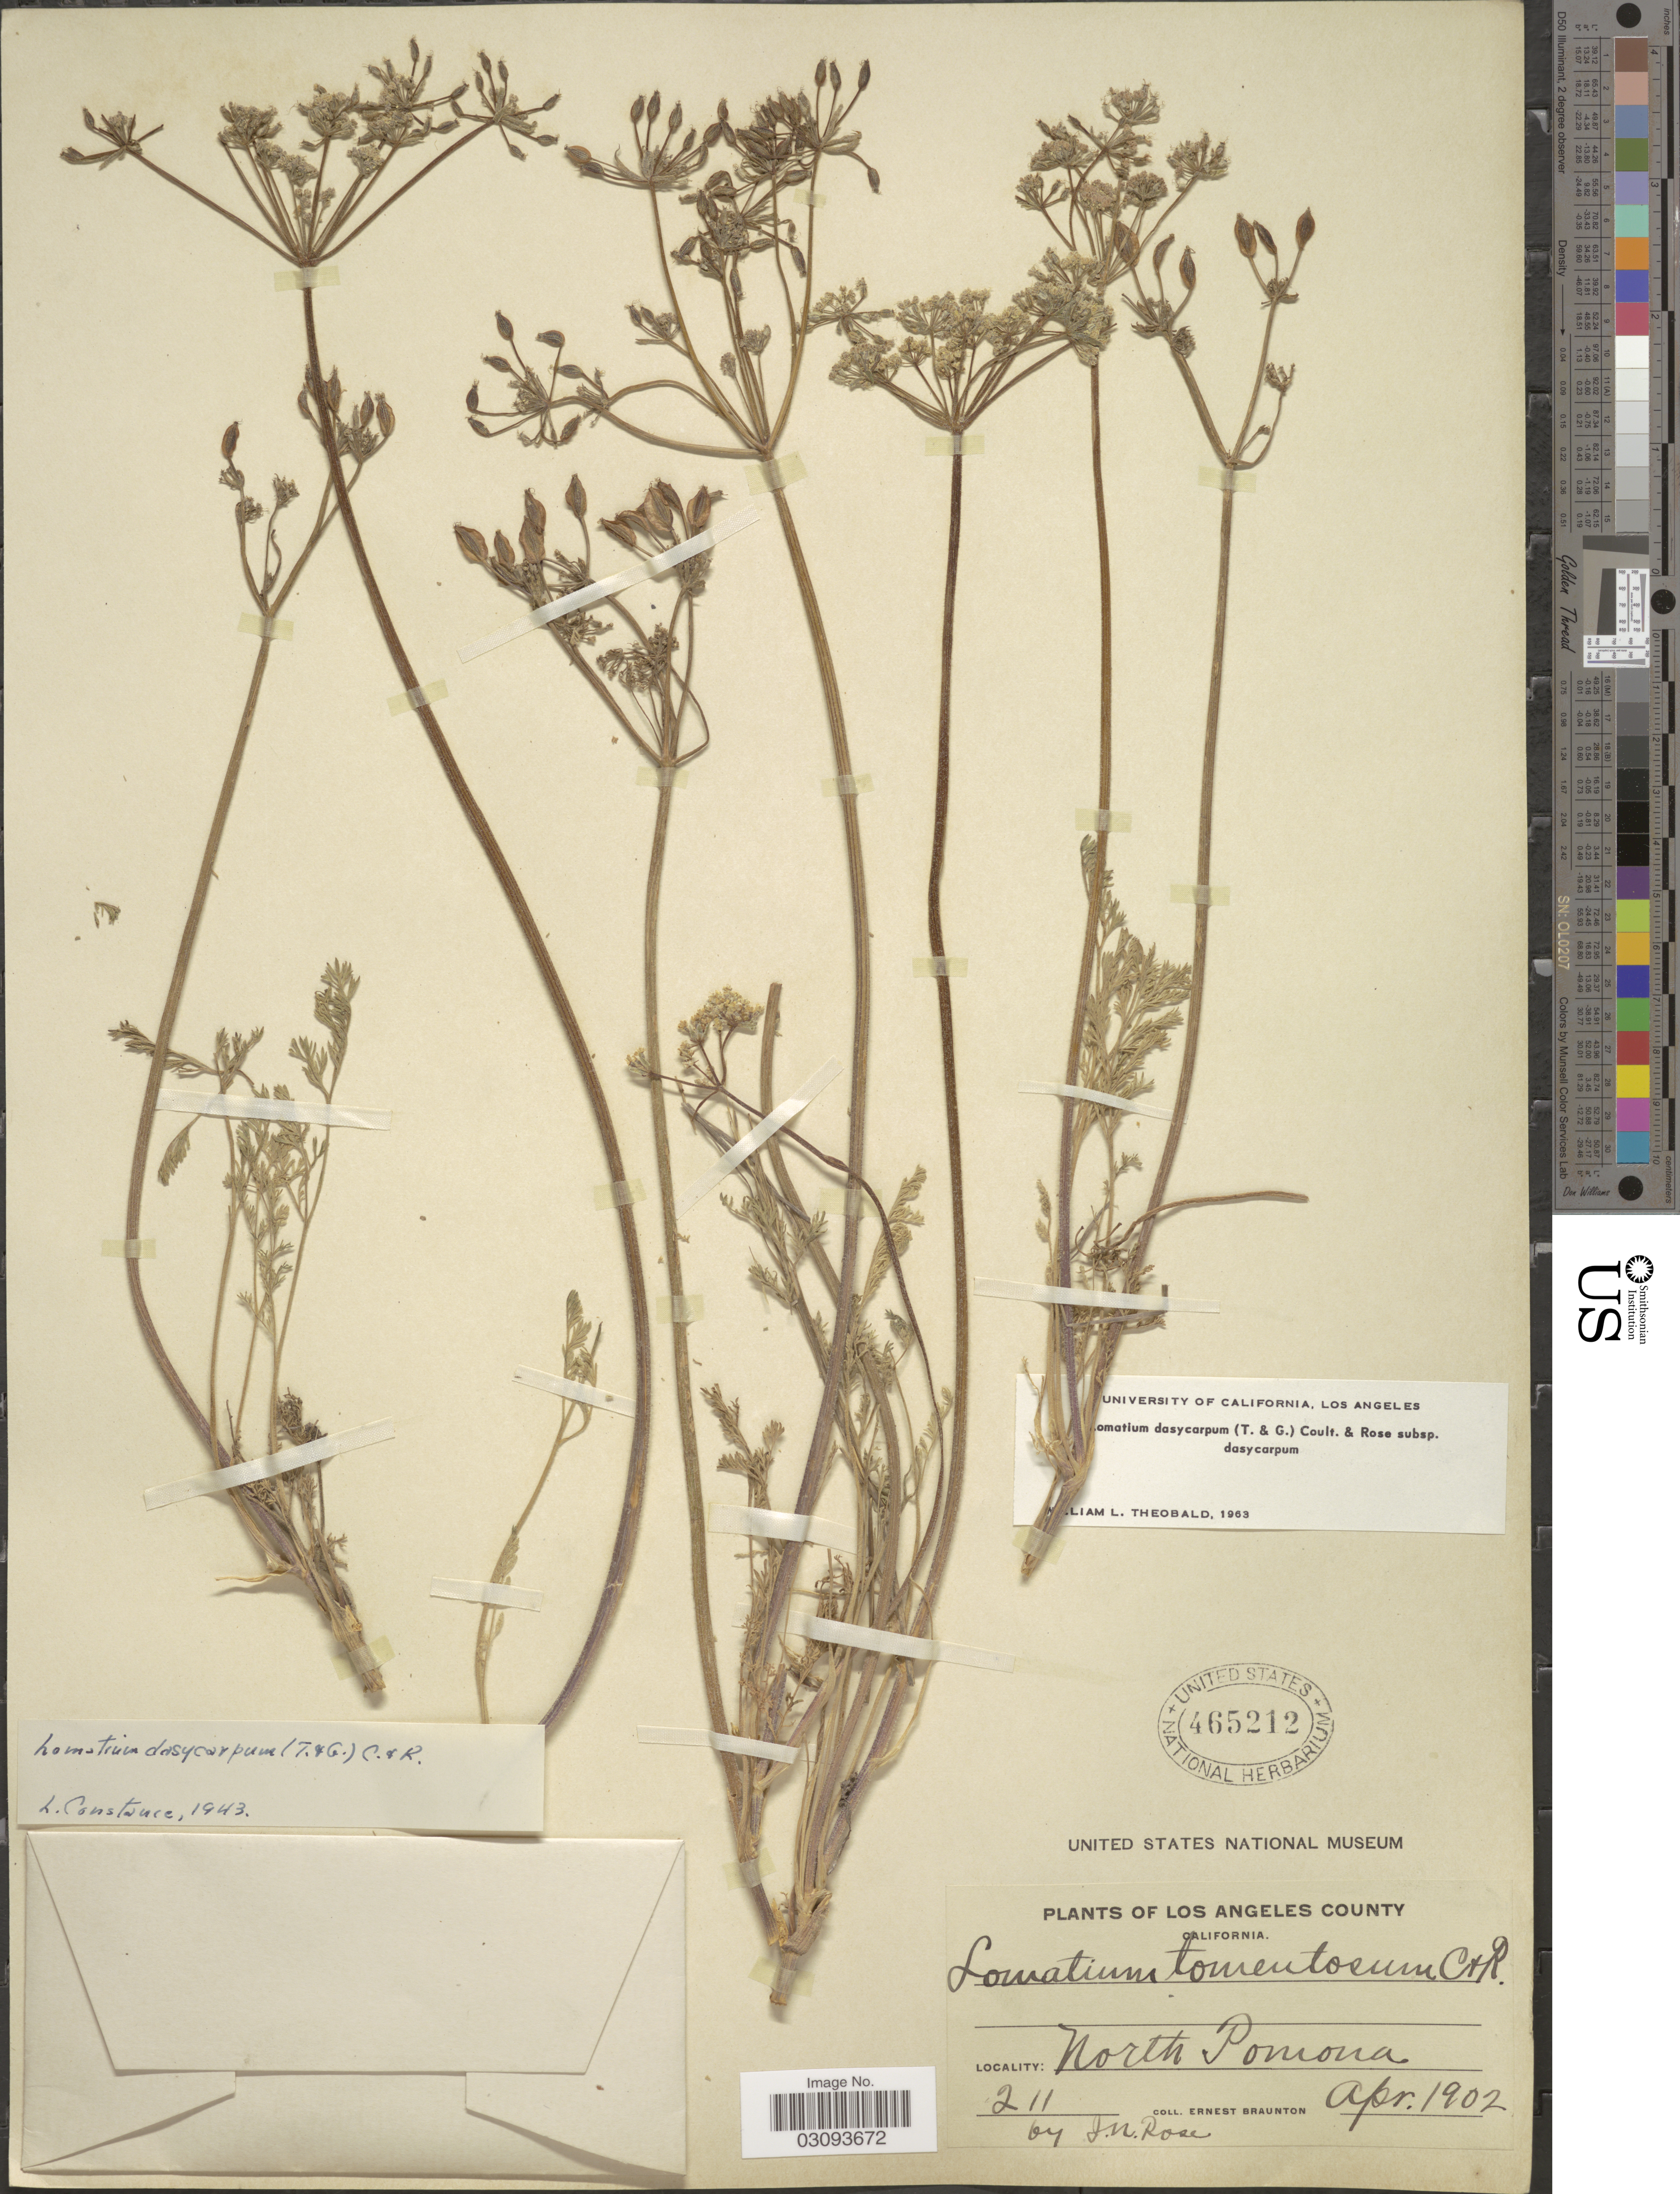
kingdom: Plantae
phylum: Tracheophyta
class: Magnoliopsida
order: Apiales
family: Apiaceae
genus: Lomatium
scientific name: Lomatium dasycarpum subsp. dasycarpum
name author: (Torr.) J.M. Coult. & Rose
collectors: E. Braunton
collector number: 211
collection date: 1902-04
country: United States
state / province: California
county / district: Los Angeles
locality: Los Angeles County. North Pomona.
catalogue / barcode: US 465212